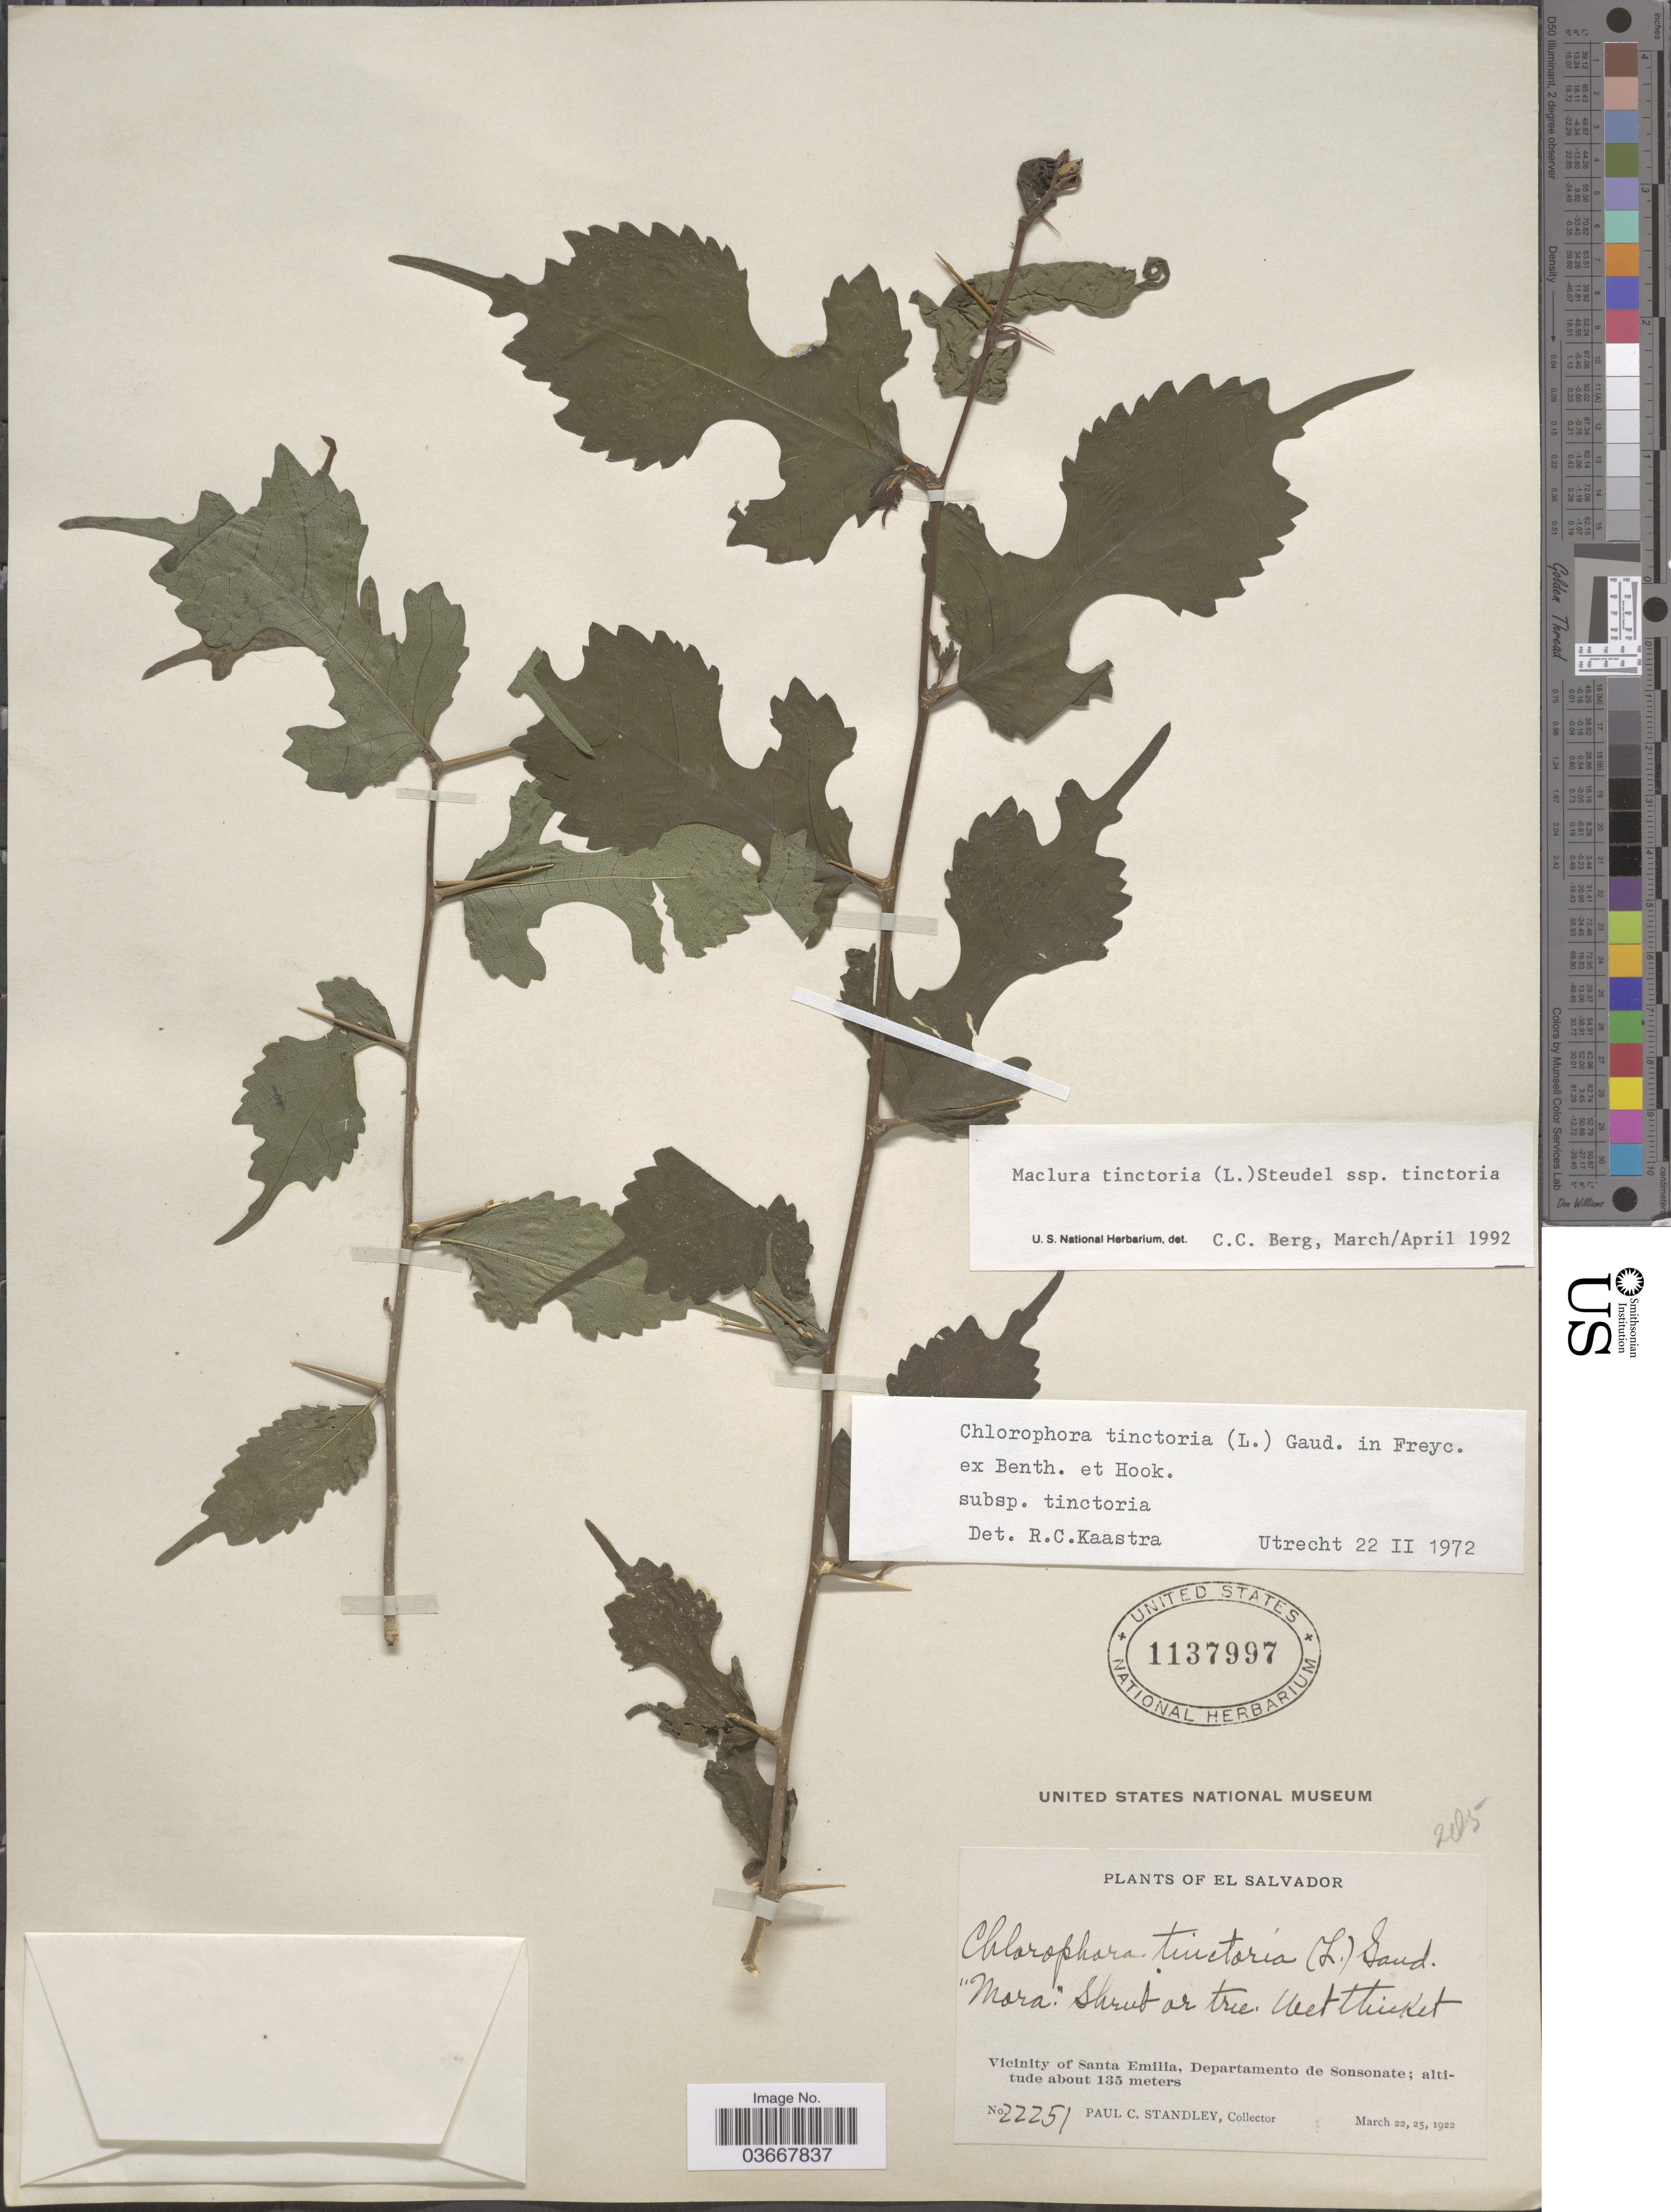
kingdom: Plantae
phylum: Tracheophyta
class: Magnoliopsida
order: Rosales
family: Moraceae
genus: Maclura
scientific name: Maclura tinctoria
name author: (L.) D. Don ex Steud.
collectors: P. C. Standley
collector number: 22251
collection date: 1922-03-22/1922-03-25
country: El Salvador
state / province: Sonsonate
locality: Vicinity of Santa Emilia, Departamento de Sonsonate.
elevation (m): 135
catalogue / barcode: US 1137997